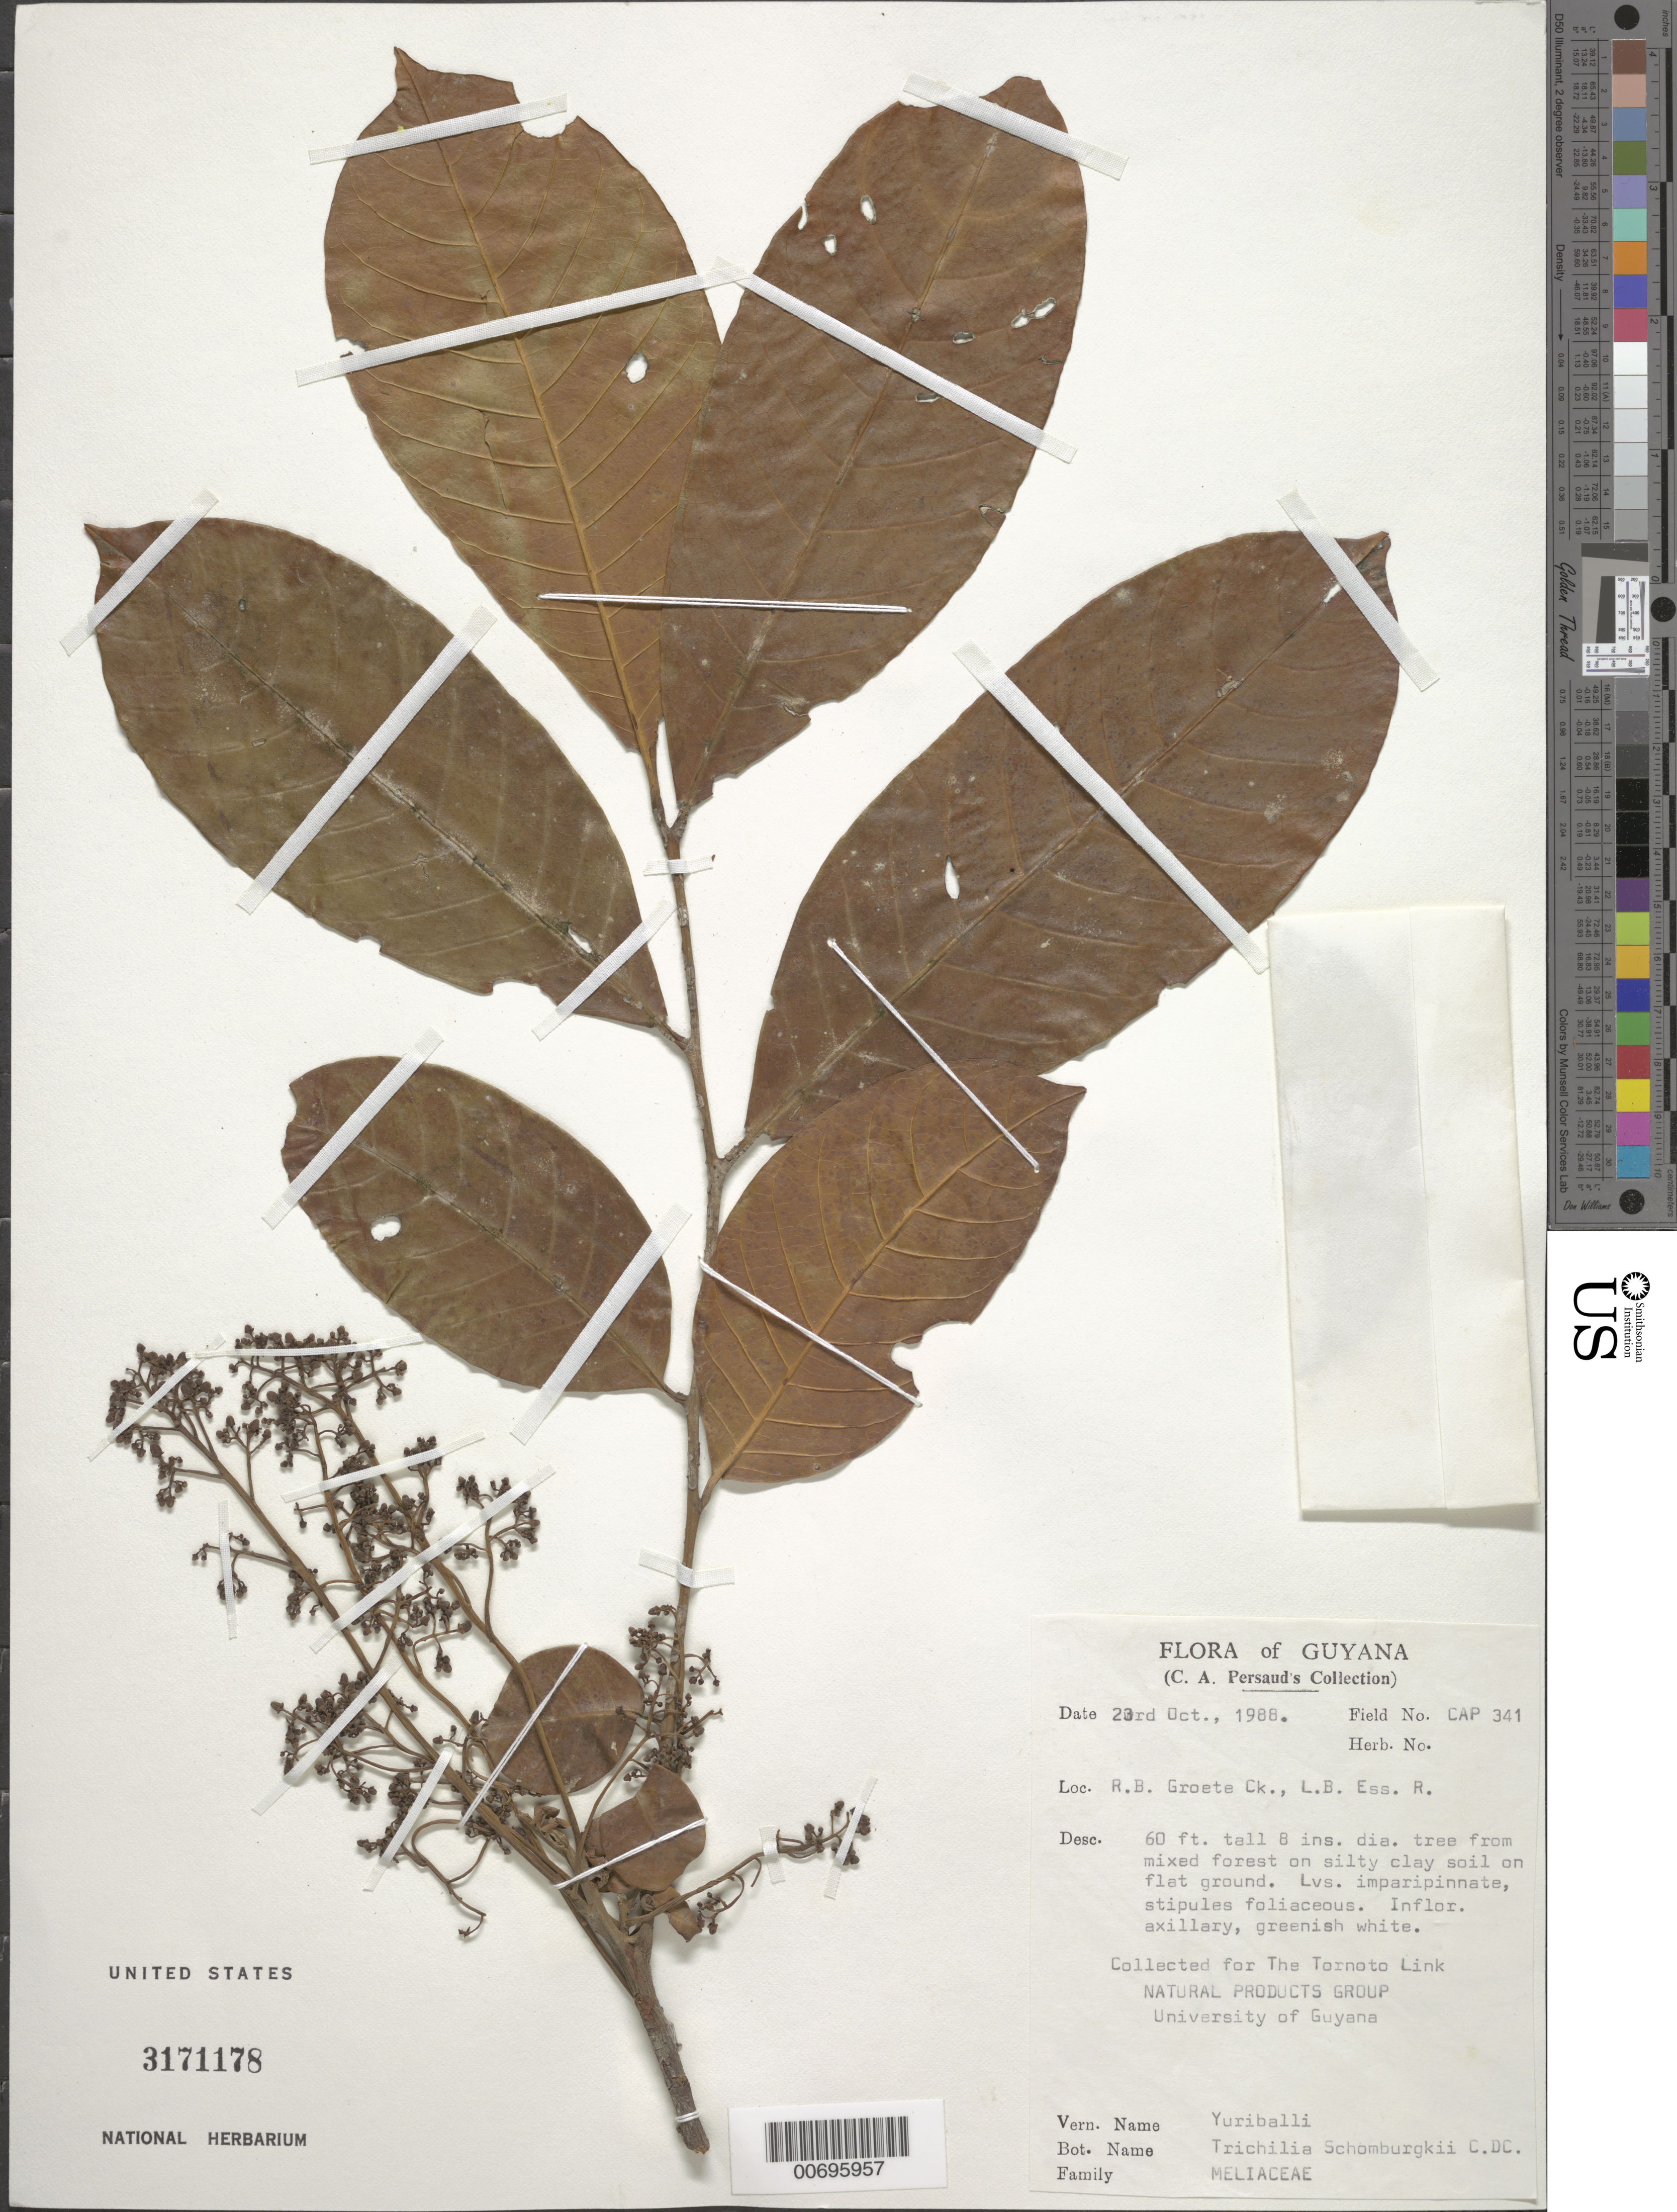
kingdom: Plantae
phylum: Tracheophyta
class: Magnoliopsida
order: Sapindales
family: Meliaceae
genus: Trichilia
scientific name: Trichilia schomburgkii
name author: C. DC.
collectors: A. Persaud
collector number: CAP 341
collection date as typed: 23-Oct-88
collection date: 1988-10-23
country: Guyana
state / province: Essequibo Isl-W. Demerara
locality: Groete Creek, right bank at left bank Essequibo River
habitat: Mixed forest on silty clay soil on flat ground.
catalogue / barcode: US 3171178